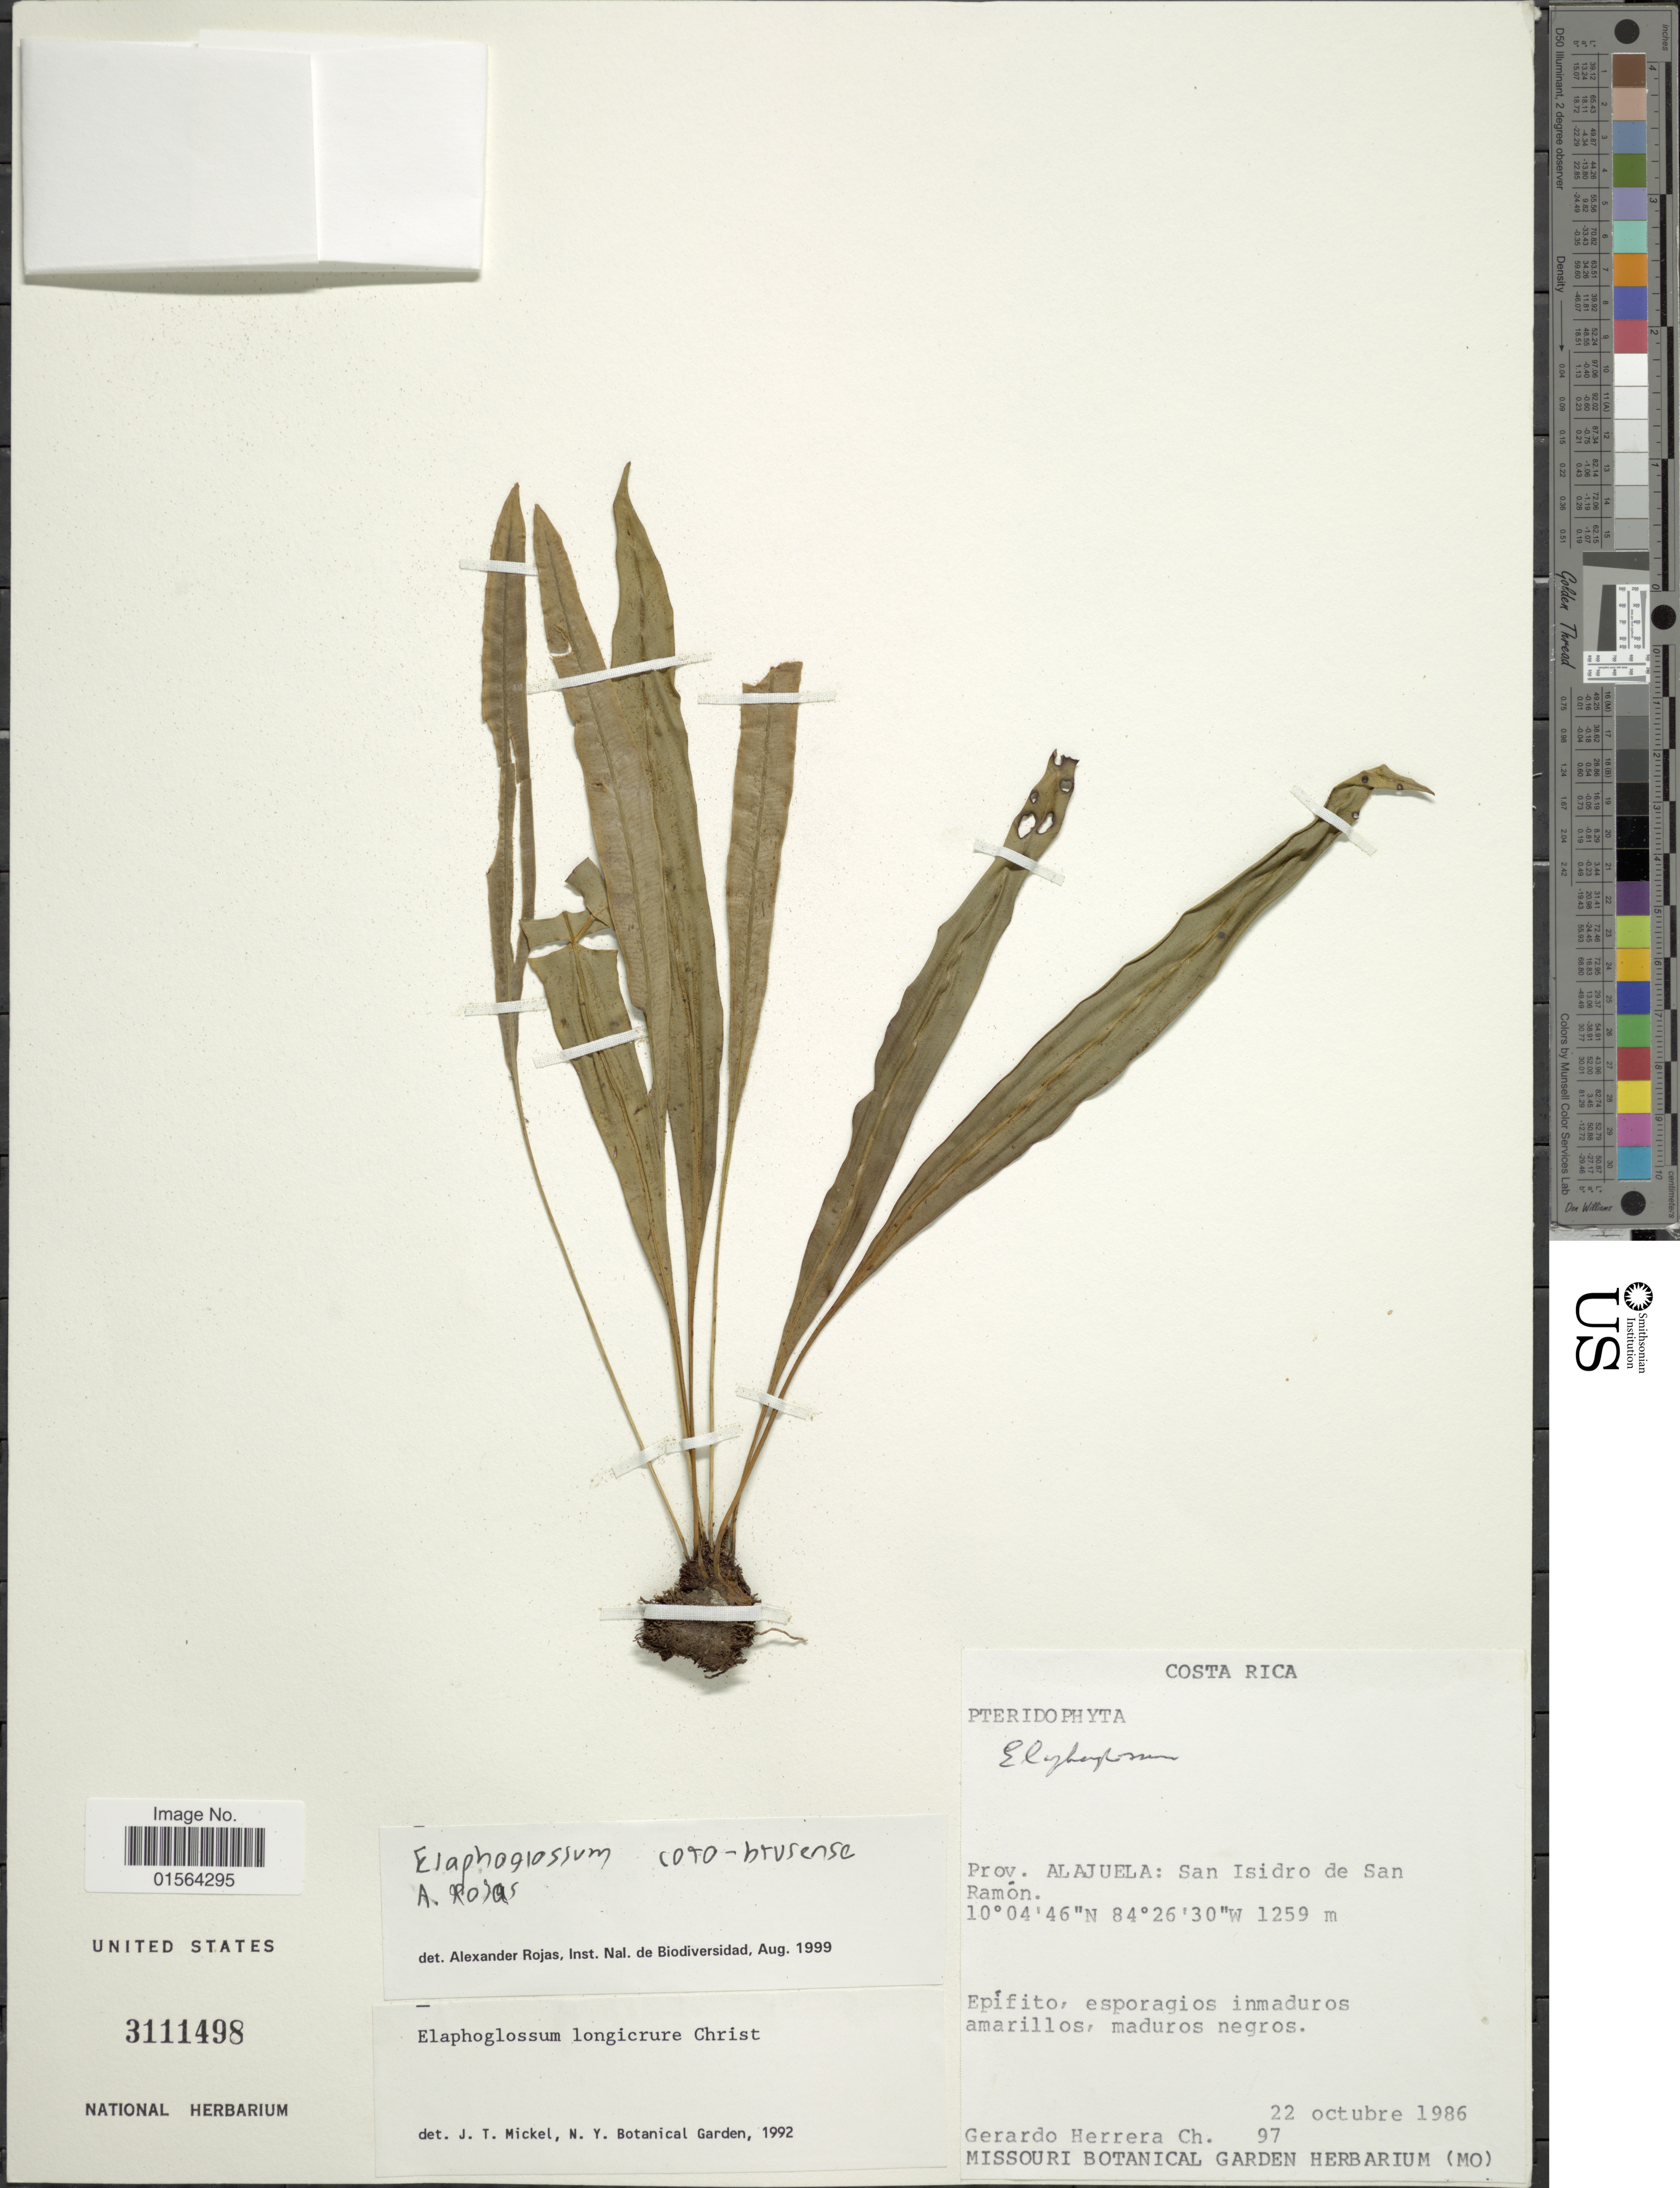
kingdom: Plantae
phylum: Tracheophyta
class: Polypodiopsida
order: Polypodiales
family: Dryopteridaceae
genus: Elaphoglossum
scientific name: Elaphoglossum longicrure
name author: Christ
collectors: G. Herrera Ch.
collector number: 97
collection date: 1986-10-22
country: Costa Rica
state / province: Alajuela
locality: Prov. Alajuela: San Isidro de San Ramon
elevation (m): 1259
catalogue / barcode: US 3111498